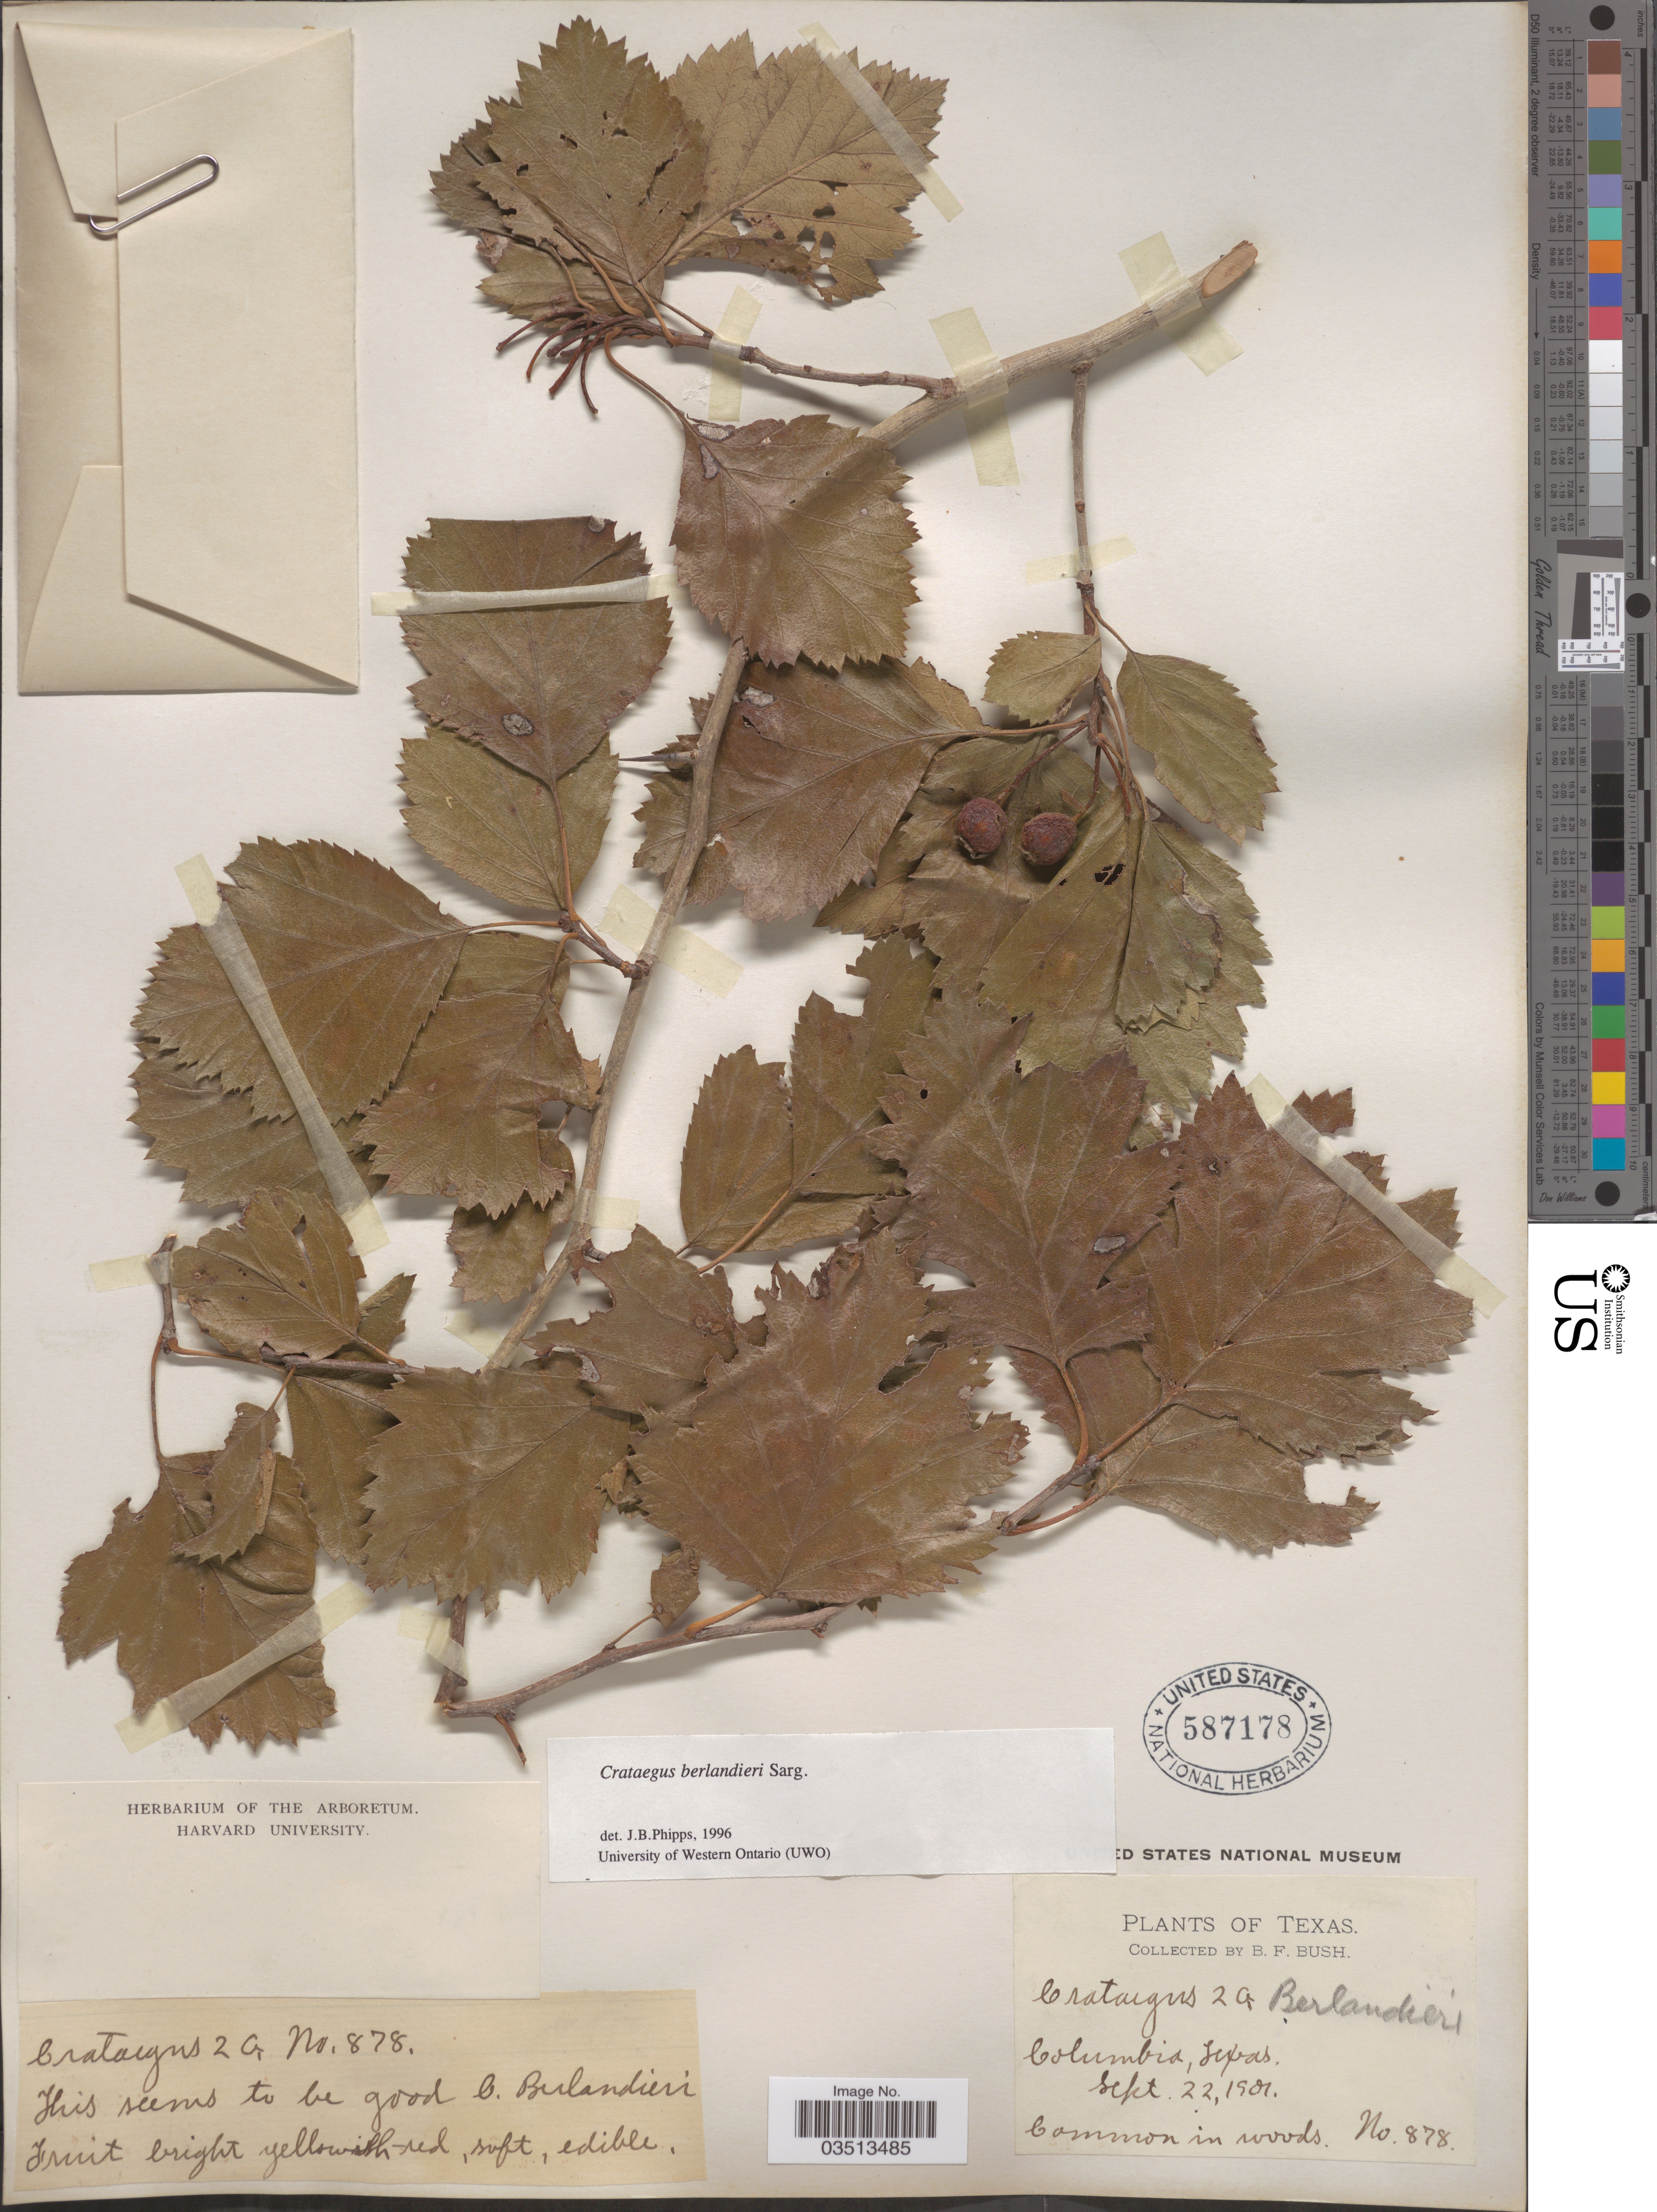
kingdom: Plantae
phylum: Tracheophyta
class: Magnoliopsida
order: Rosales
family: Rosaceae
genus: Crataegus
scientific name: Crataegus berlandieri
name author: Sarg.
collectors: B. F. Bush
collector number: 878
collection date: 1901-09-22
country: United States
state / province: Texas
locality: Columbia.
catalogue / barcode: US 587178